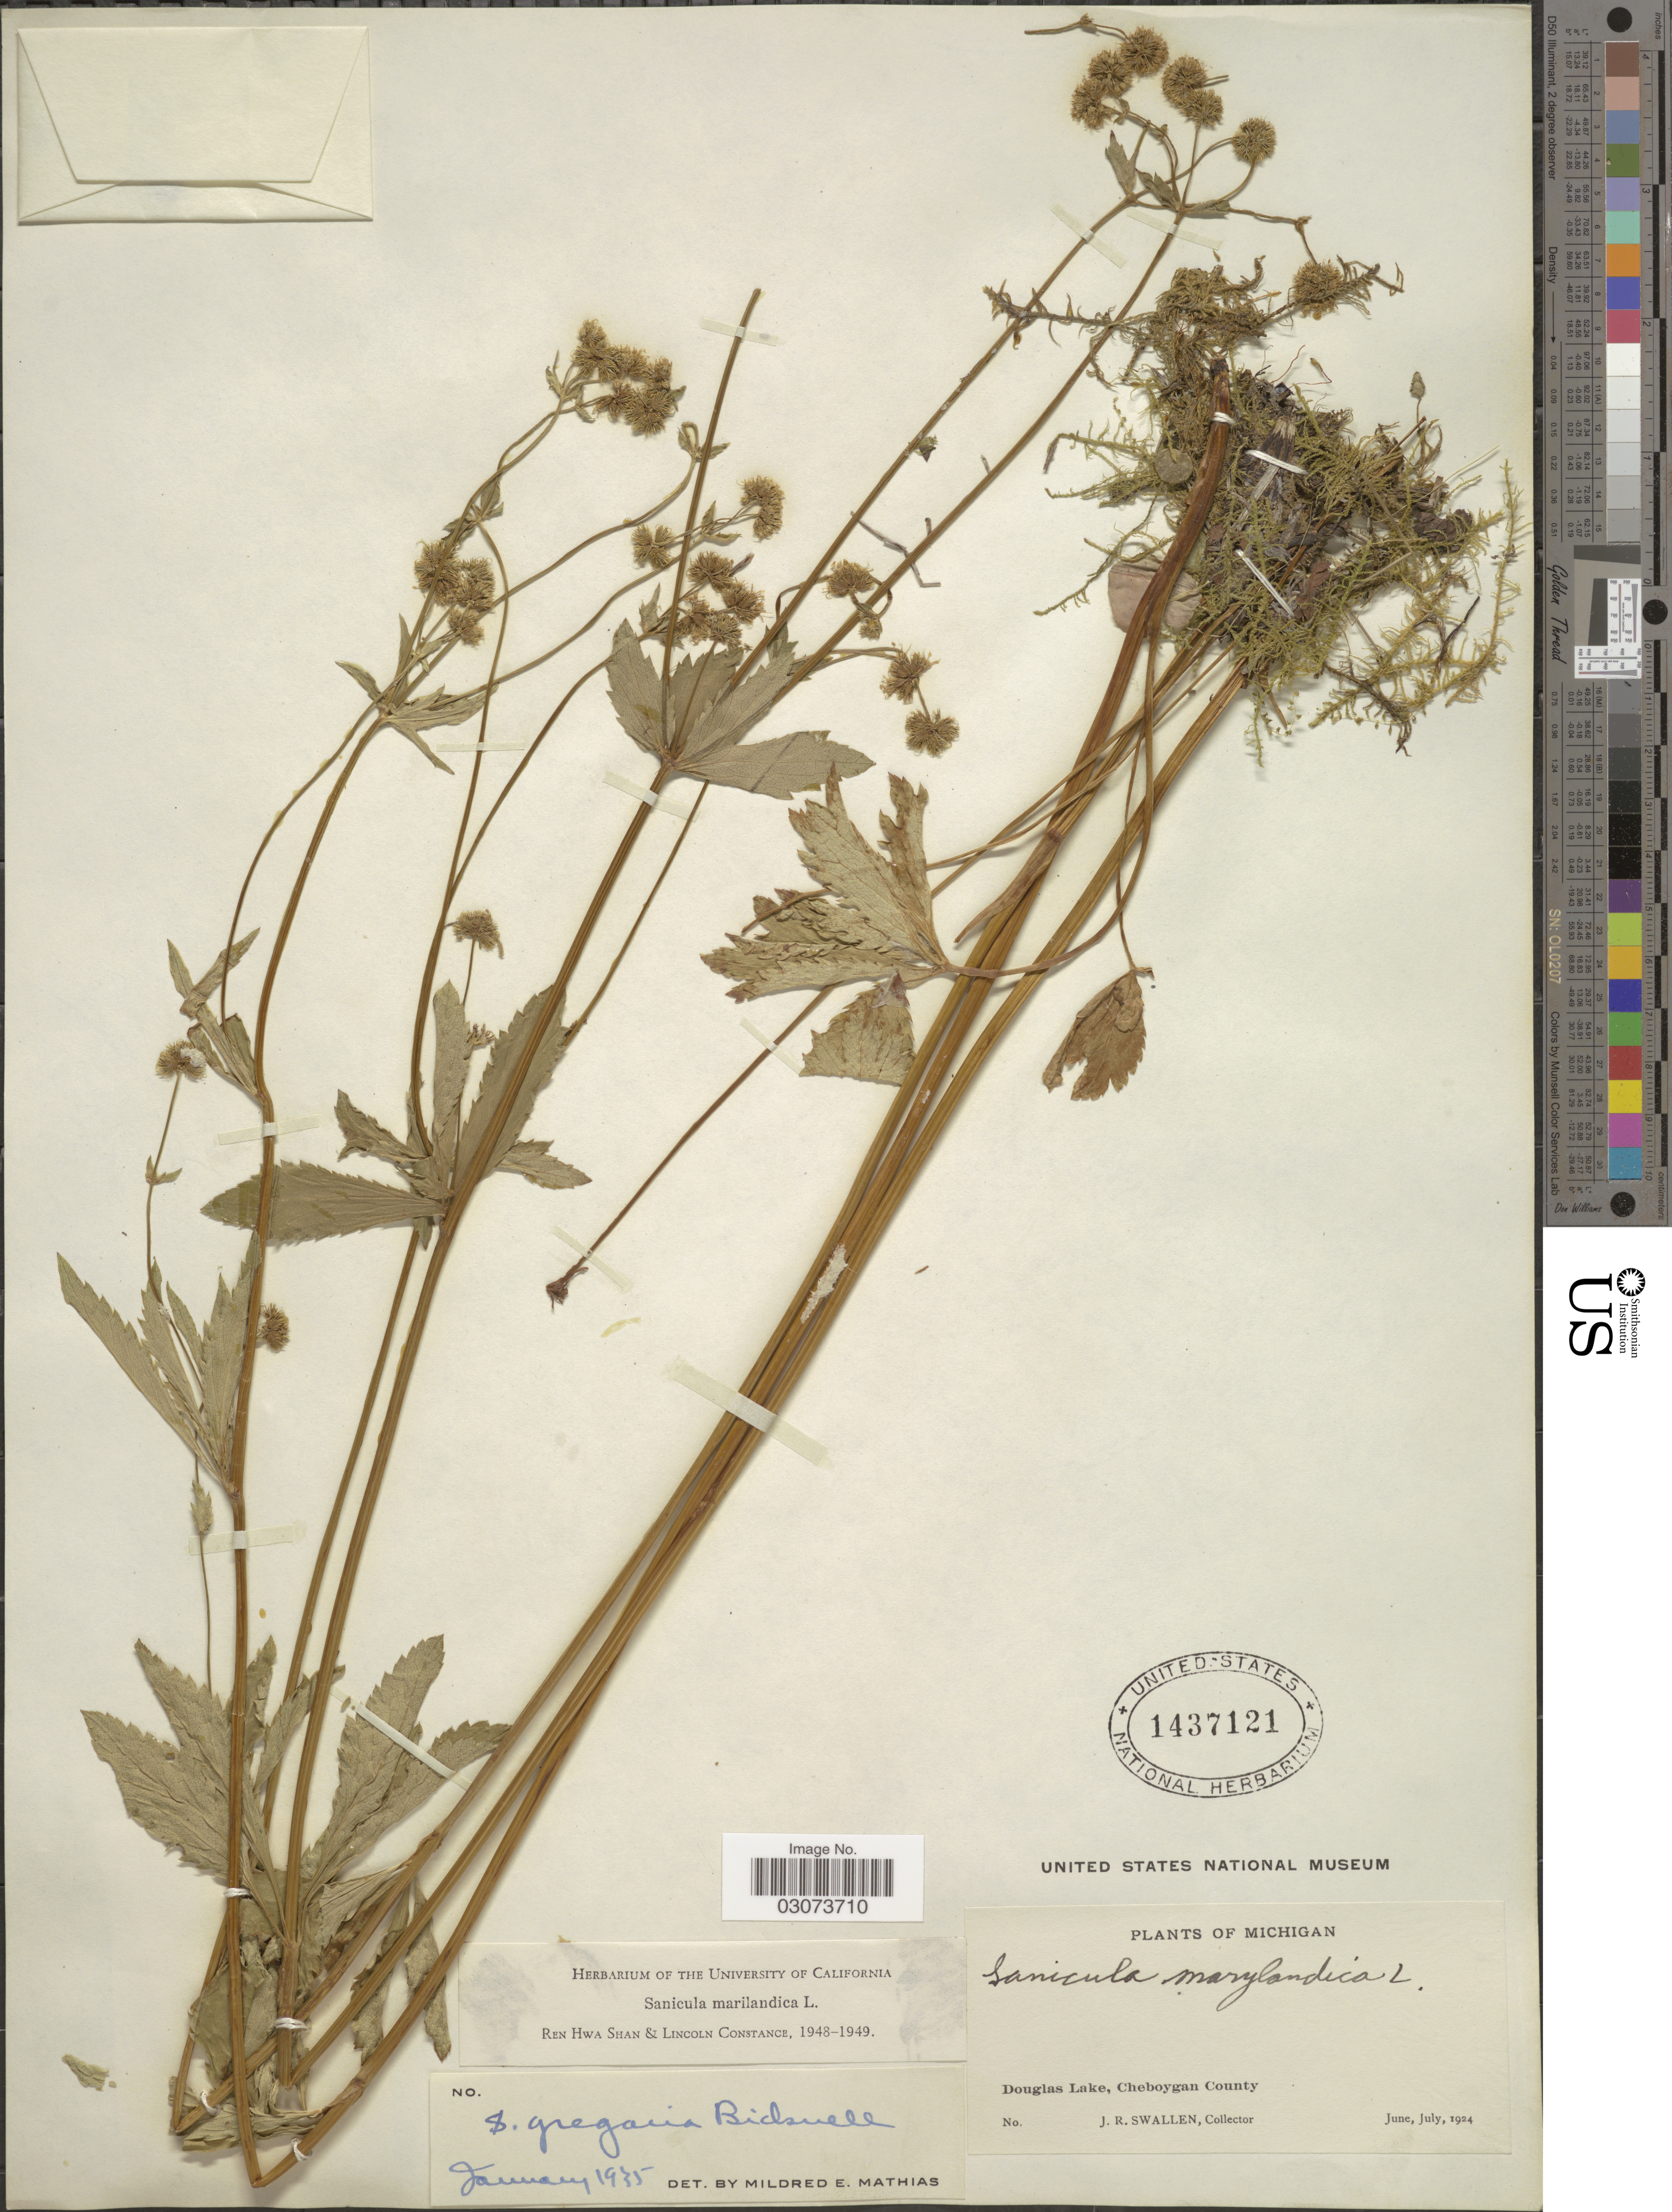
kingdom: Plantae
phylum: Tracheophyta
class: Magnoliopsida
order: Apiales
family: Apiaceae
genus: Sanicula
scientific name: Sanicula marilandica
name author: L.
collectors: J. R. Swallen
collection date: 1924-06/1924-07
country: United States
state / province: Michigan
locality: Douglas Lake, Cheboygan County.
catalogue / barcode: US 1437121